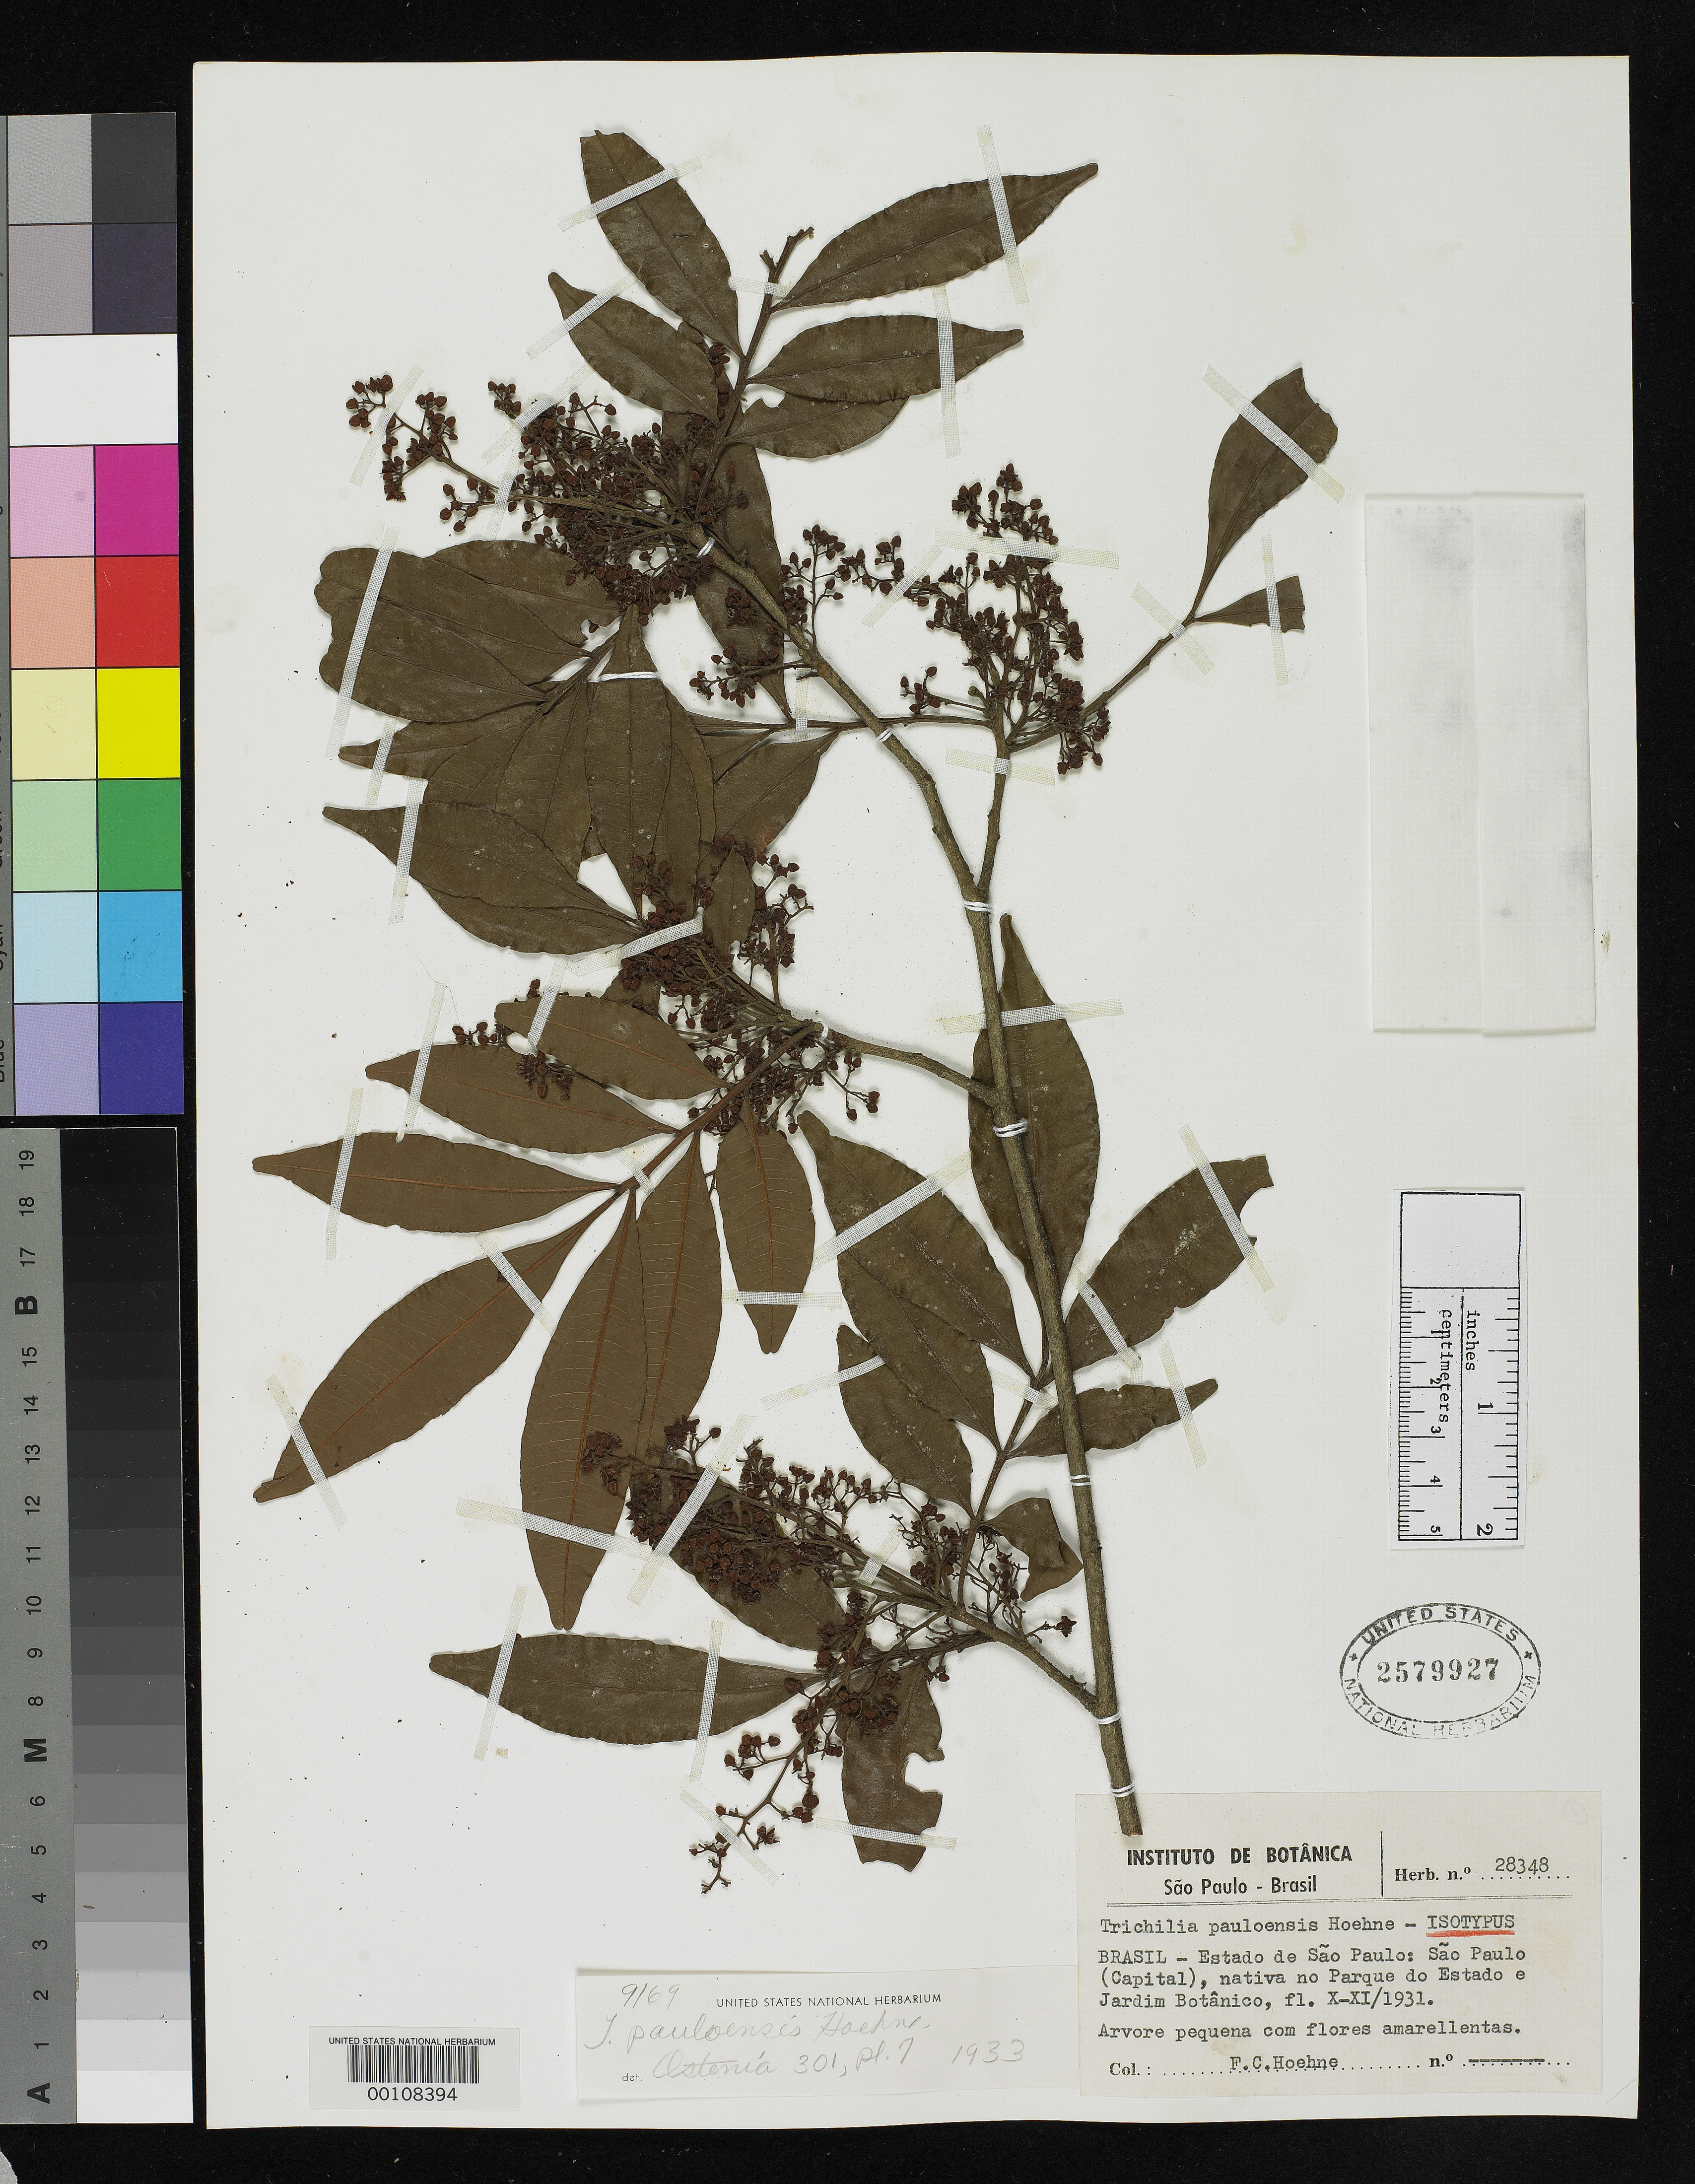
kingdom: Plantae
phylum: Tracheophyta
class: Magnoliopsida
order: Sapindales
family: Meliaceae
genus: Trichilia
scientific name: Trichilia pauloensis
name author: Hoehne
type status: Isotype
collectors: F. C. Hoehne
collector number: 28348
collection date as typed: Oct 1931 to -- Nov 1931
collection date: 1931-10/1931-11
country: Brazil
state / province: São Paulo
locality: Sao Paulo, Jardim Botanico.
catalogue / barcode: US 2579927